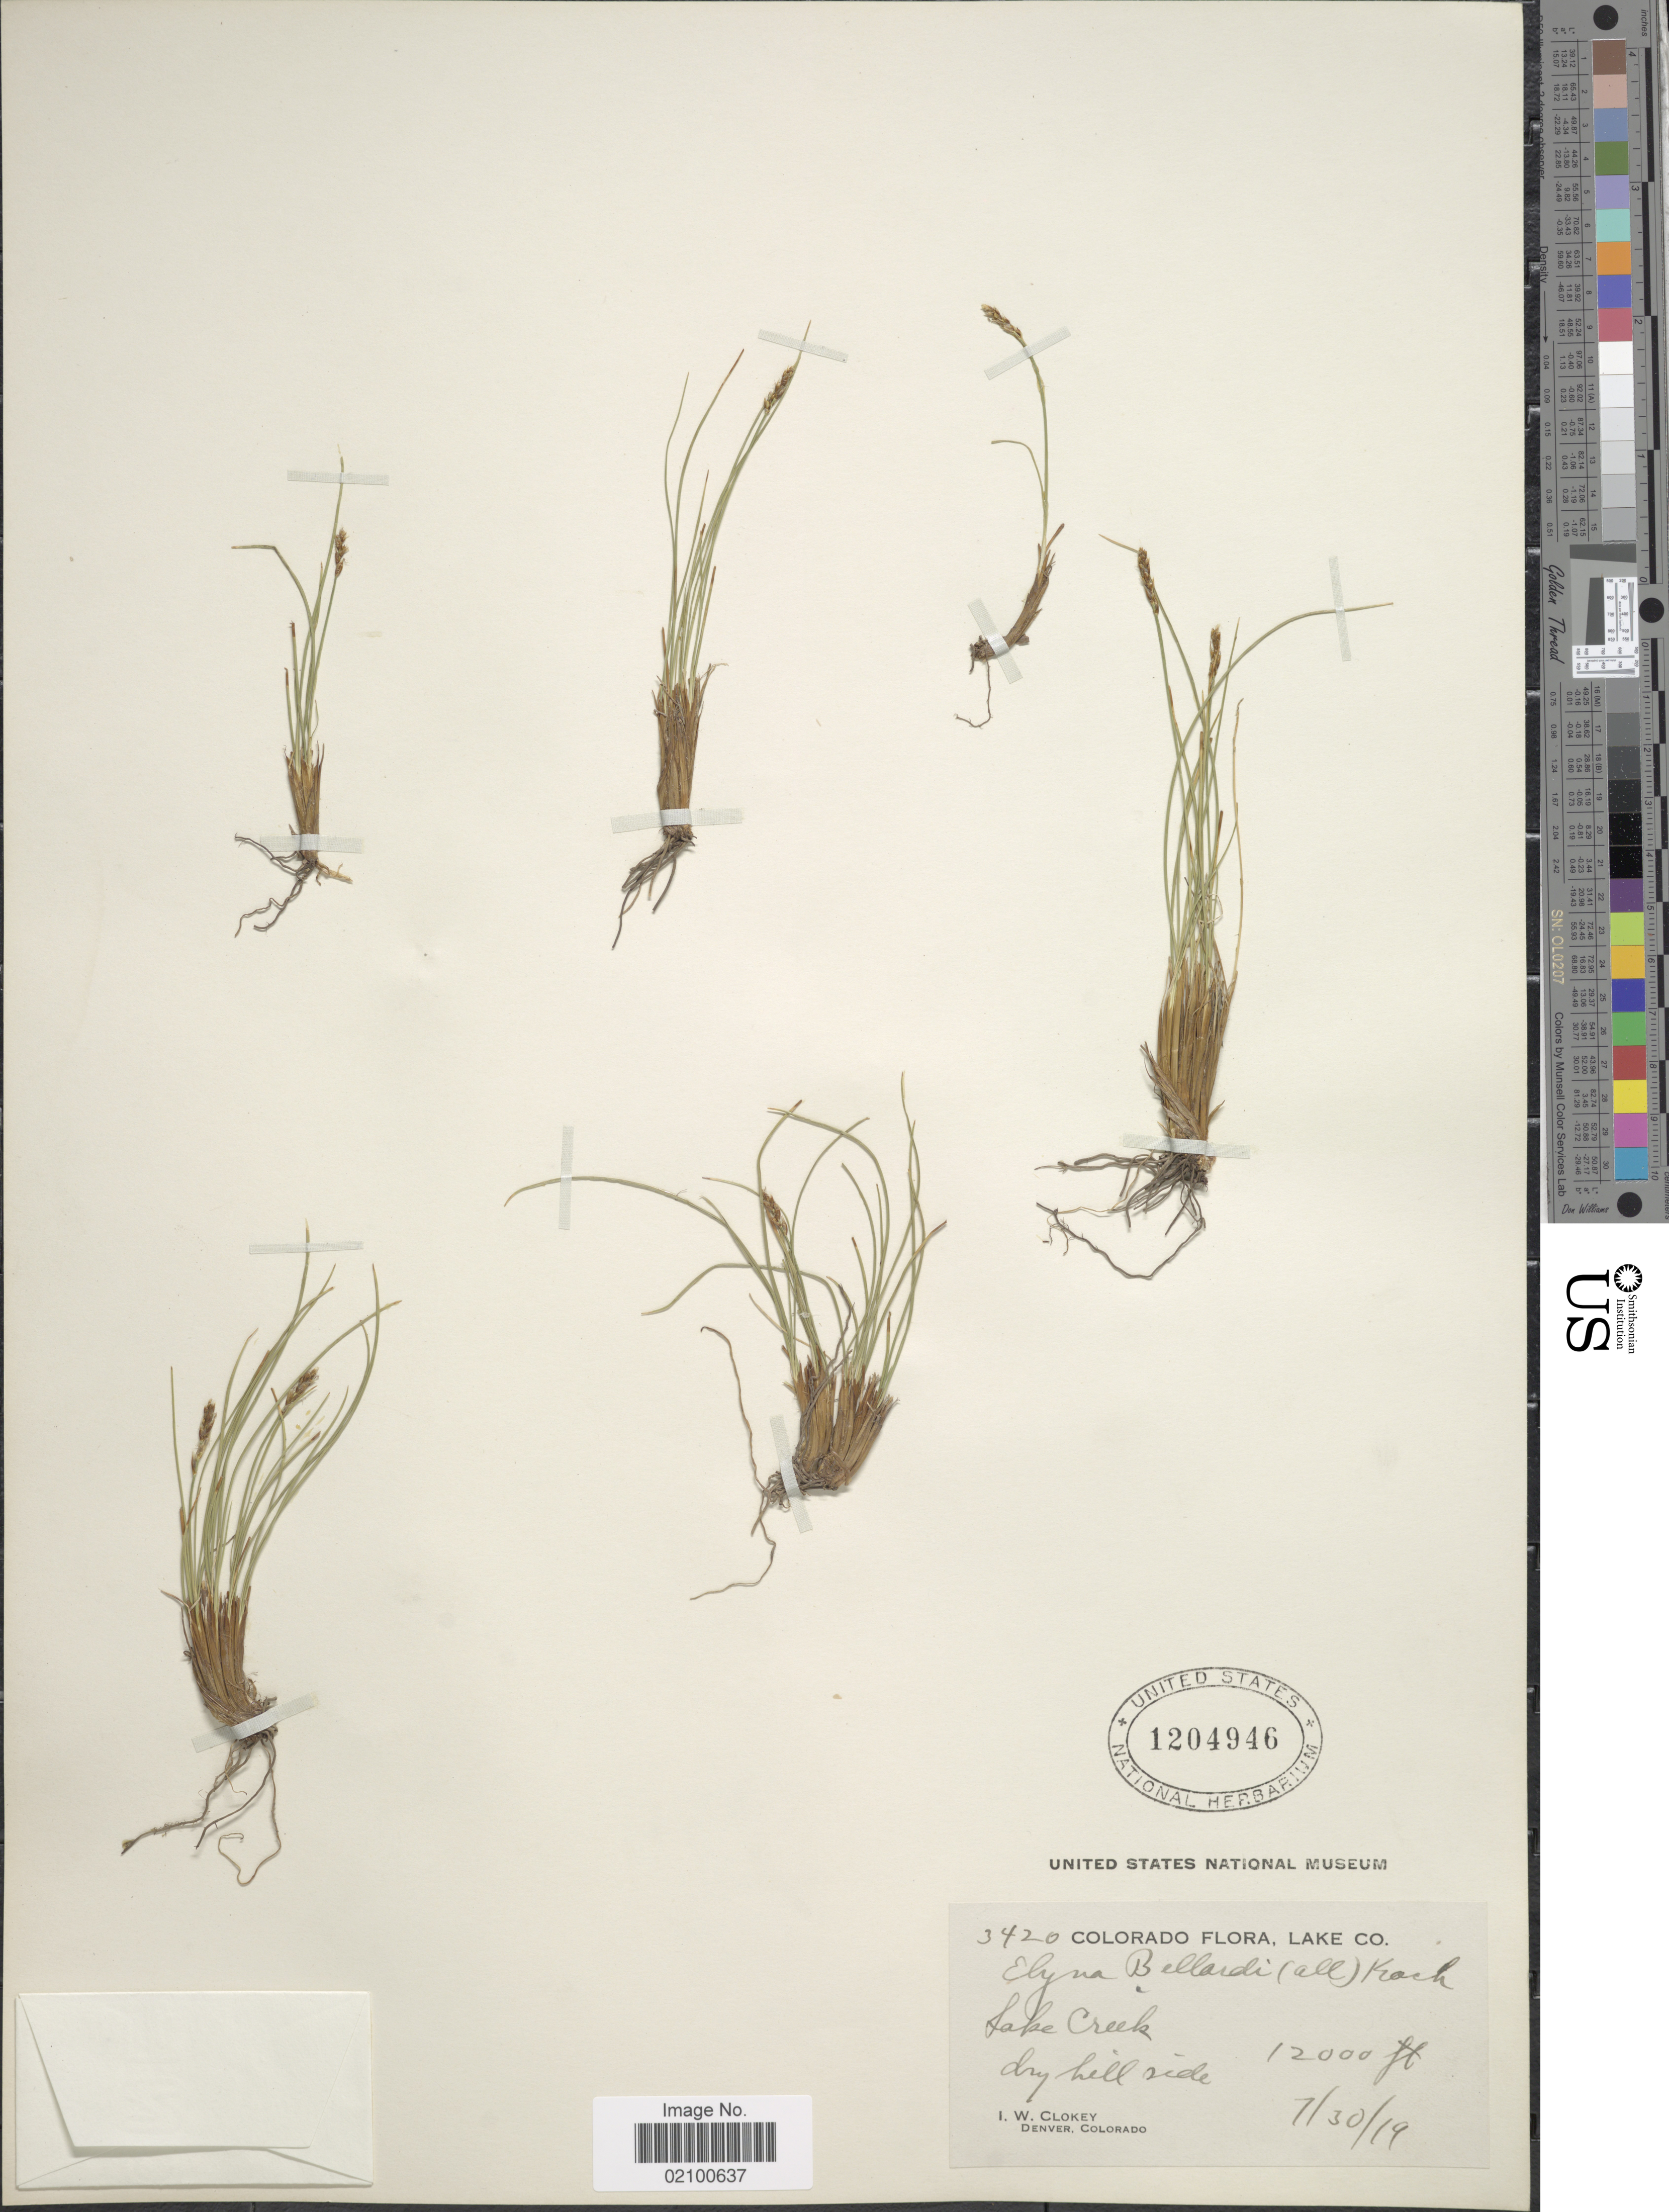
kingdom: Plantae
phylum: Tracheophyta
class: Liliopsida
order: Poales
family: Cyperaceae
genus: Carex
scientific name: Carex myosuroides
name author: Vill.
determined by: Strong, M. T., (US), Smithsonian Institution - National Museum of Natural History (UNITED STATES)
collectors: I. W. Clokey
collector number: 3420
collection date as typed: Transcribed d/m/y: 30/7/19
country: United States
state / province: Colorado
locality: Lake Co, Lake Creek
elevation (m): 3658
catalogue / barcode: US 1204946